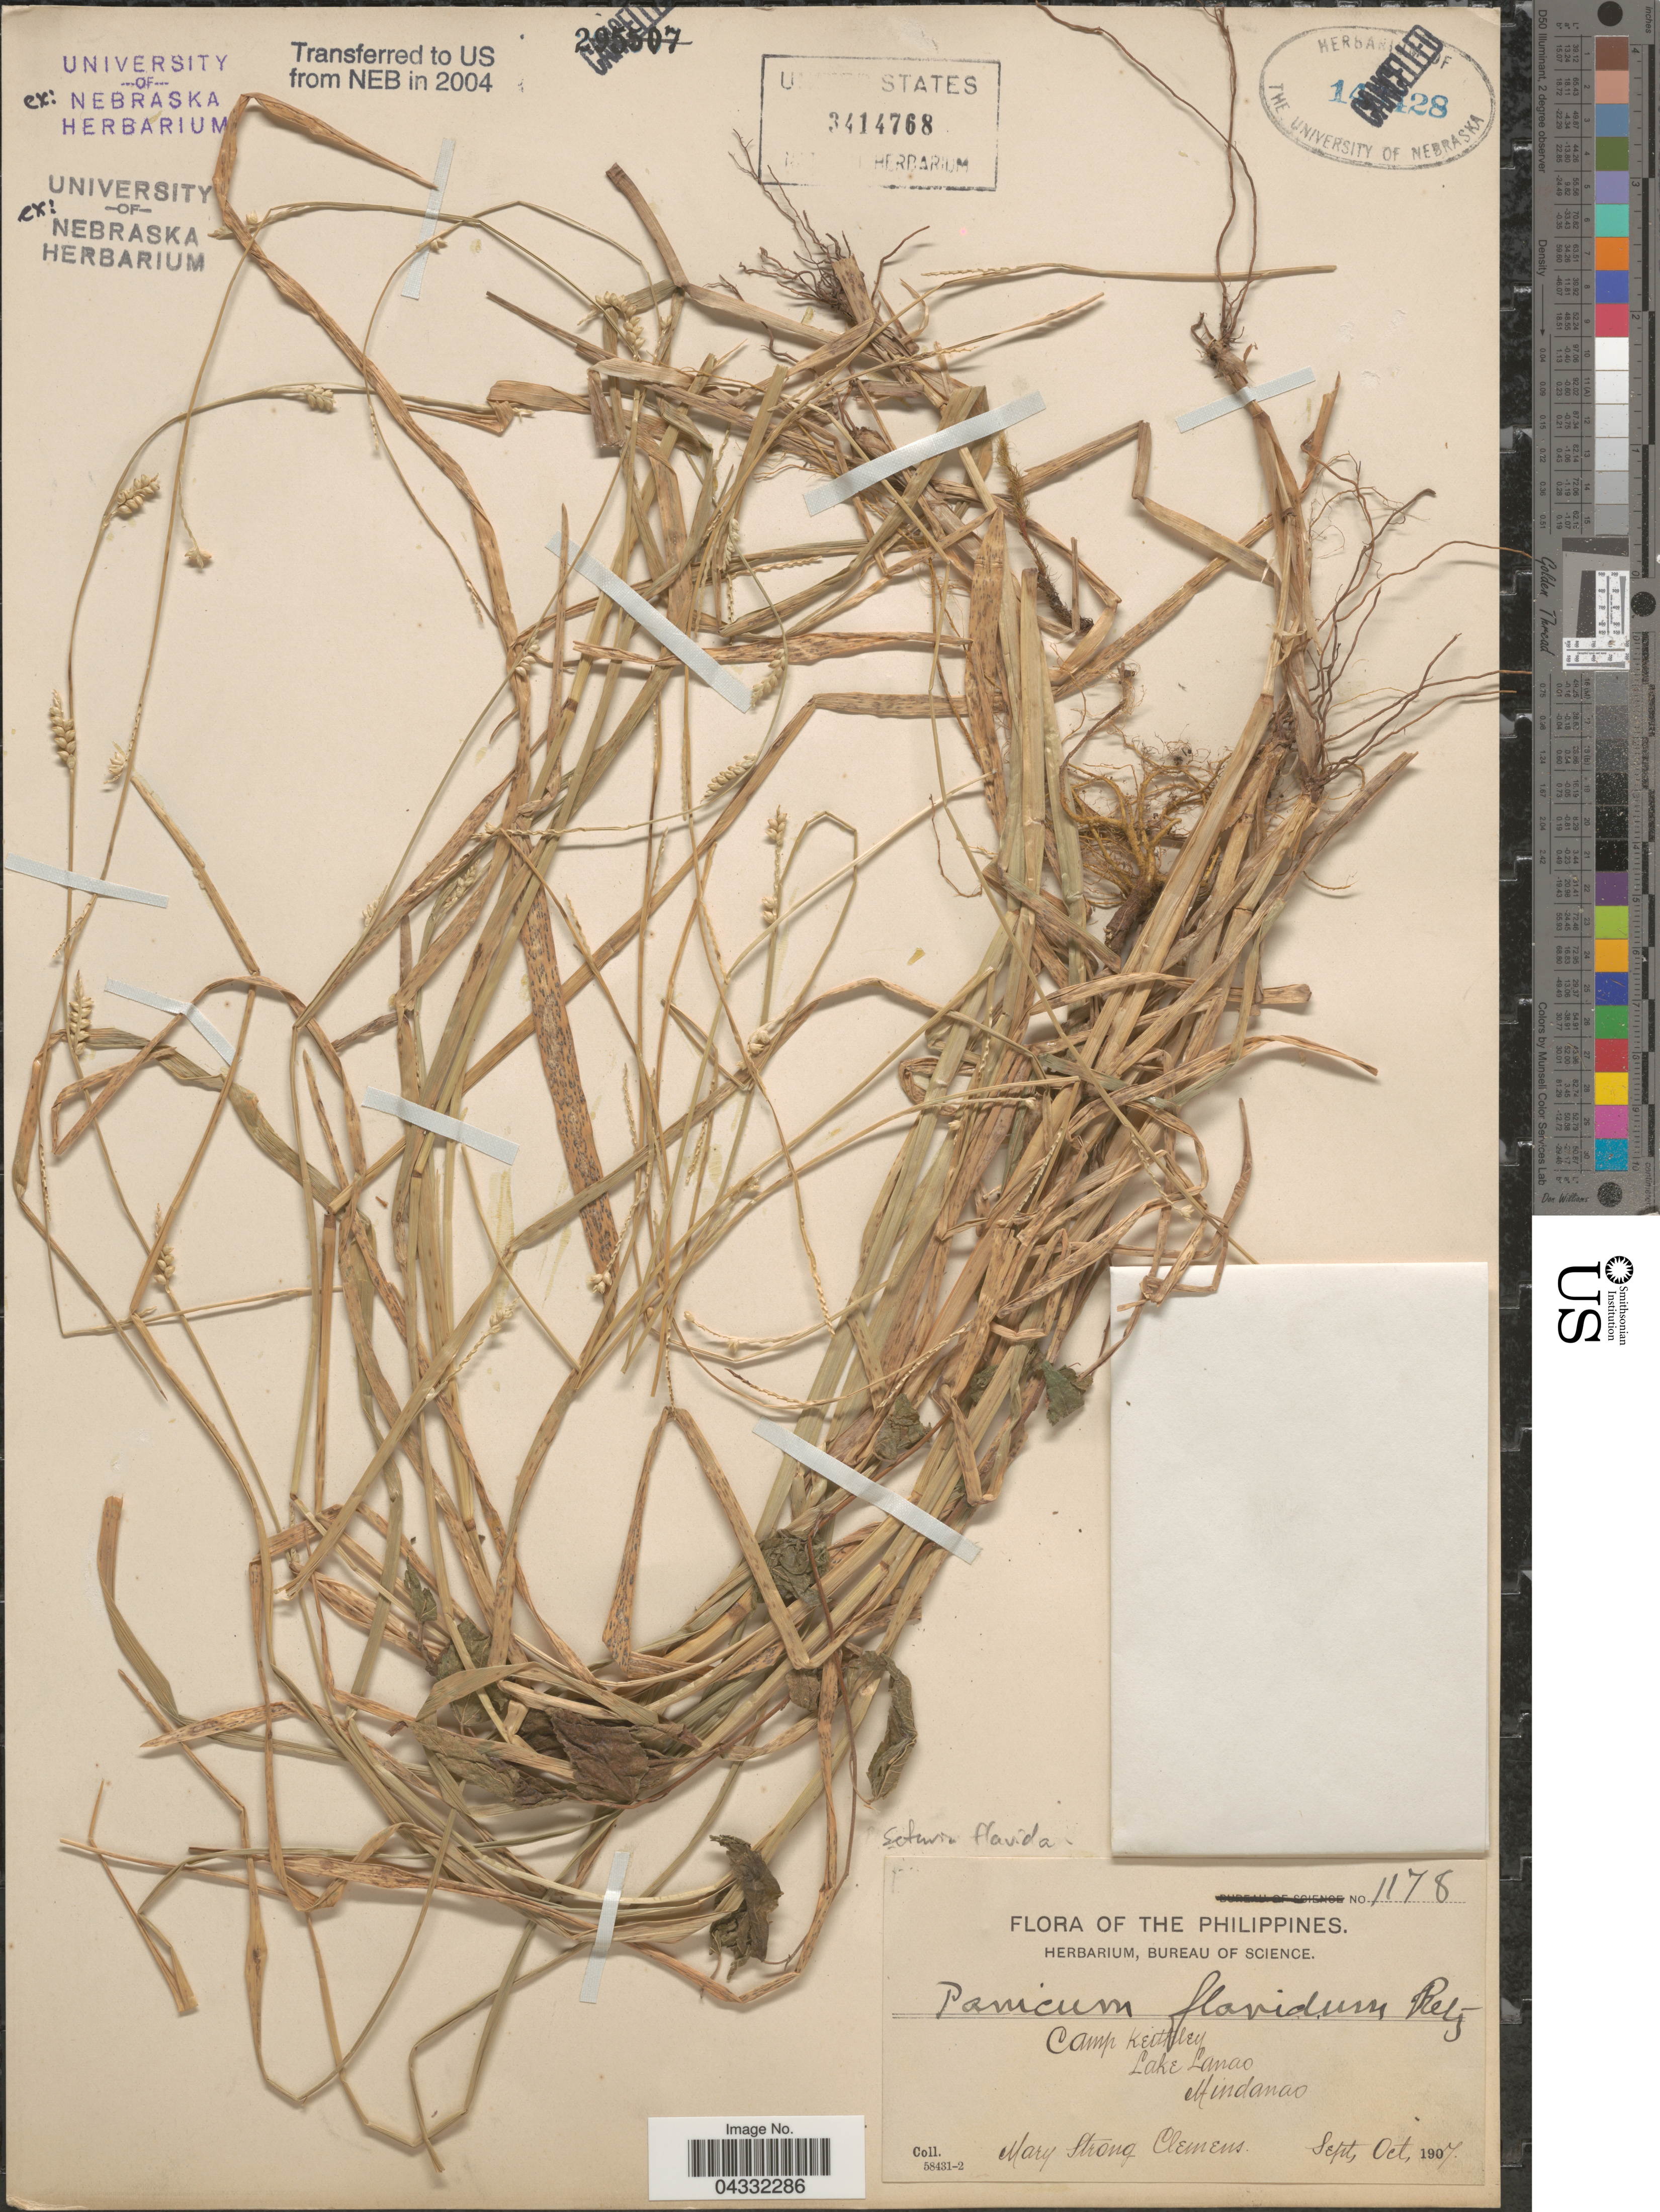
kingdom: Plantae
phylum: Tracheophyta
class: Liliopsida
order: Poales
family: Poaceae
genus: Setaria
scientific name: Setaria flavida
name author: (Retz.) Veldkamp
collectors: M. S. Clemens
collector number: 1178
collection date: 1907-09/1907-10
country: Philippines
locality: Camp Keithley. Lake Lanao. Mindanao.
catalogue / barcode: US 3414768